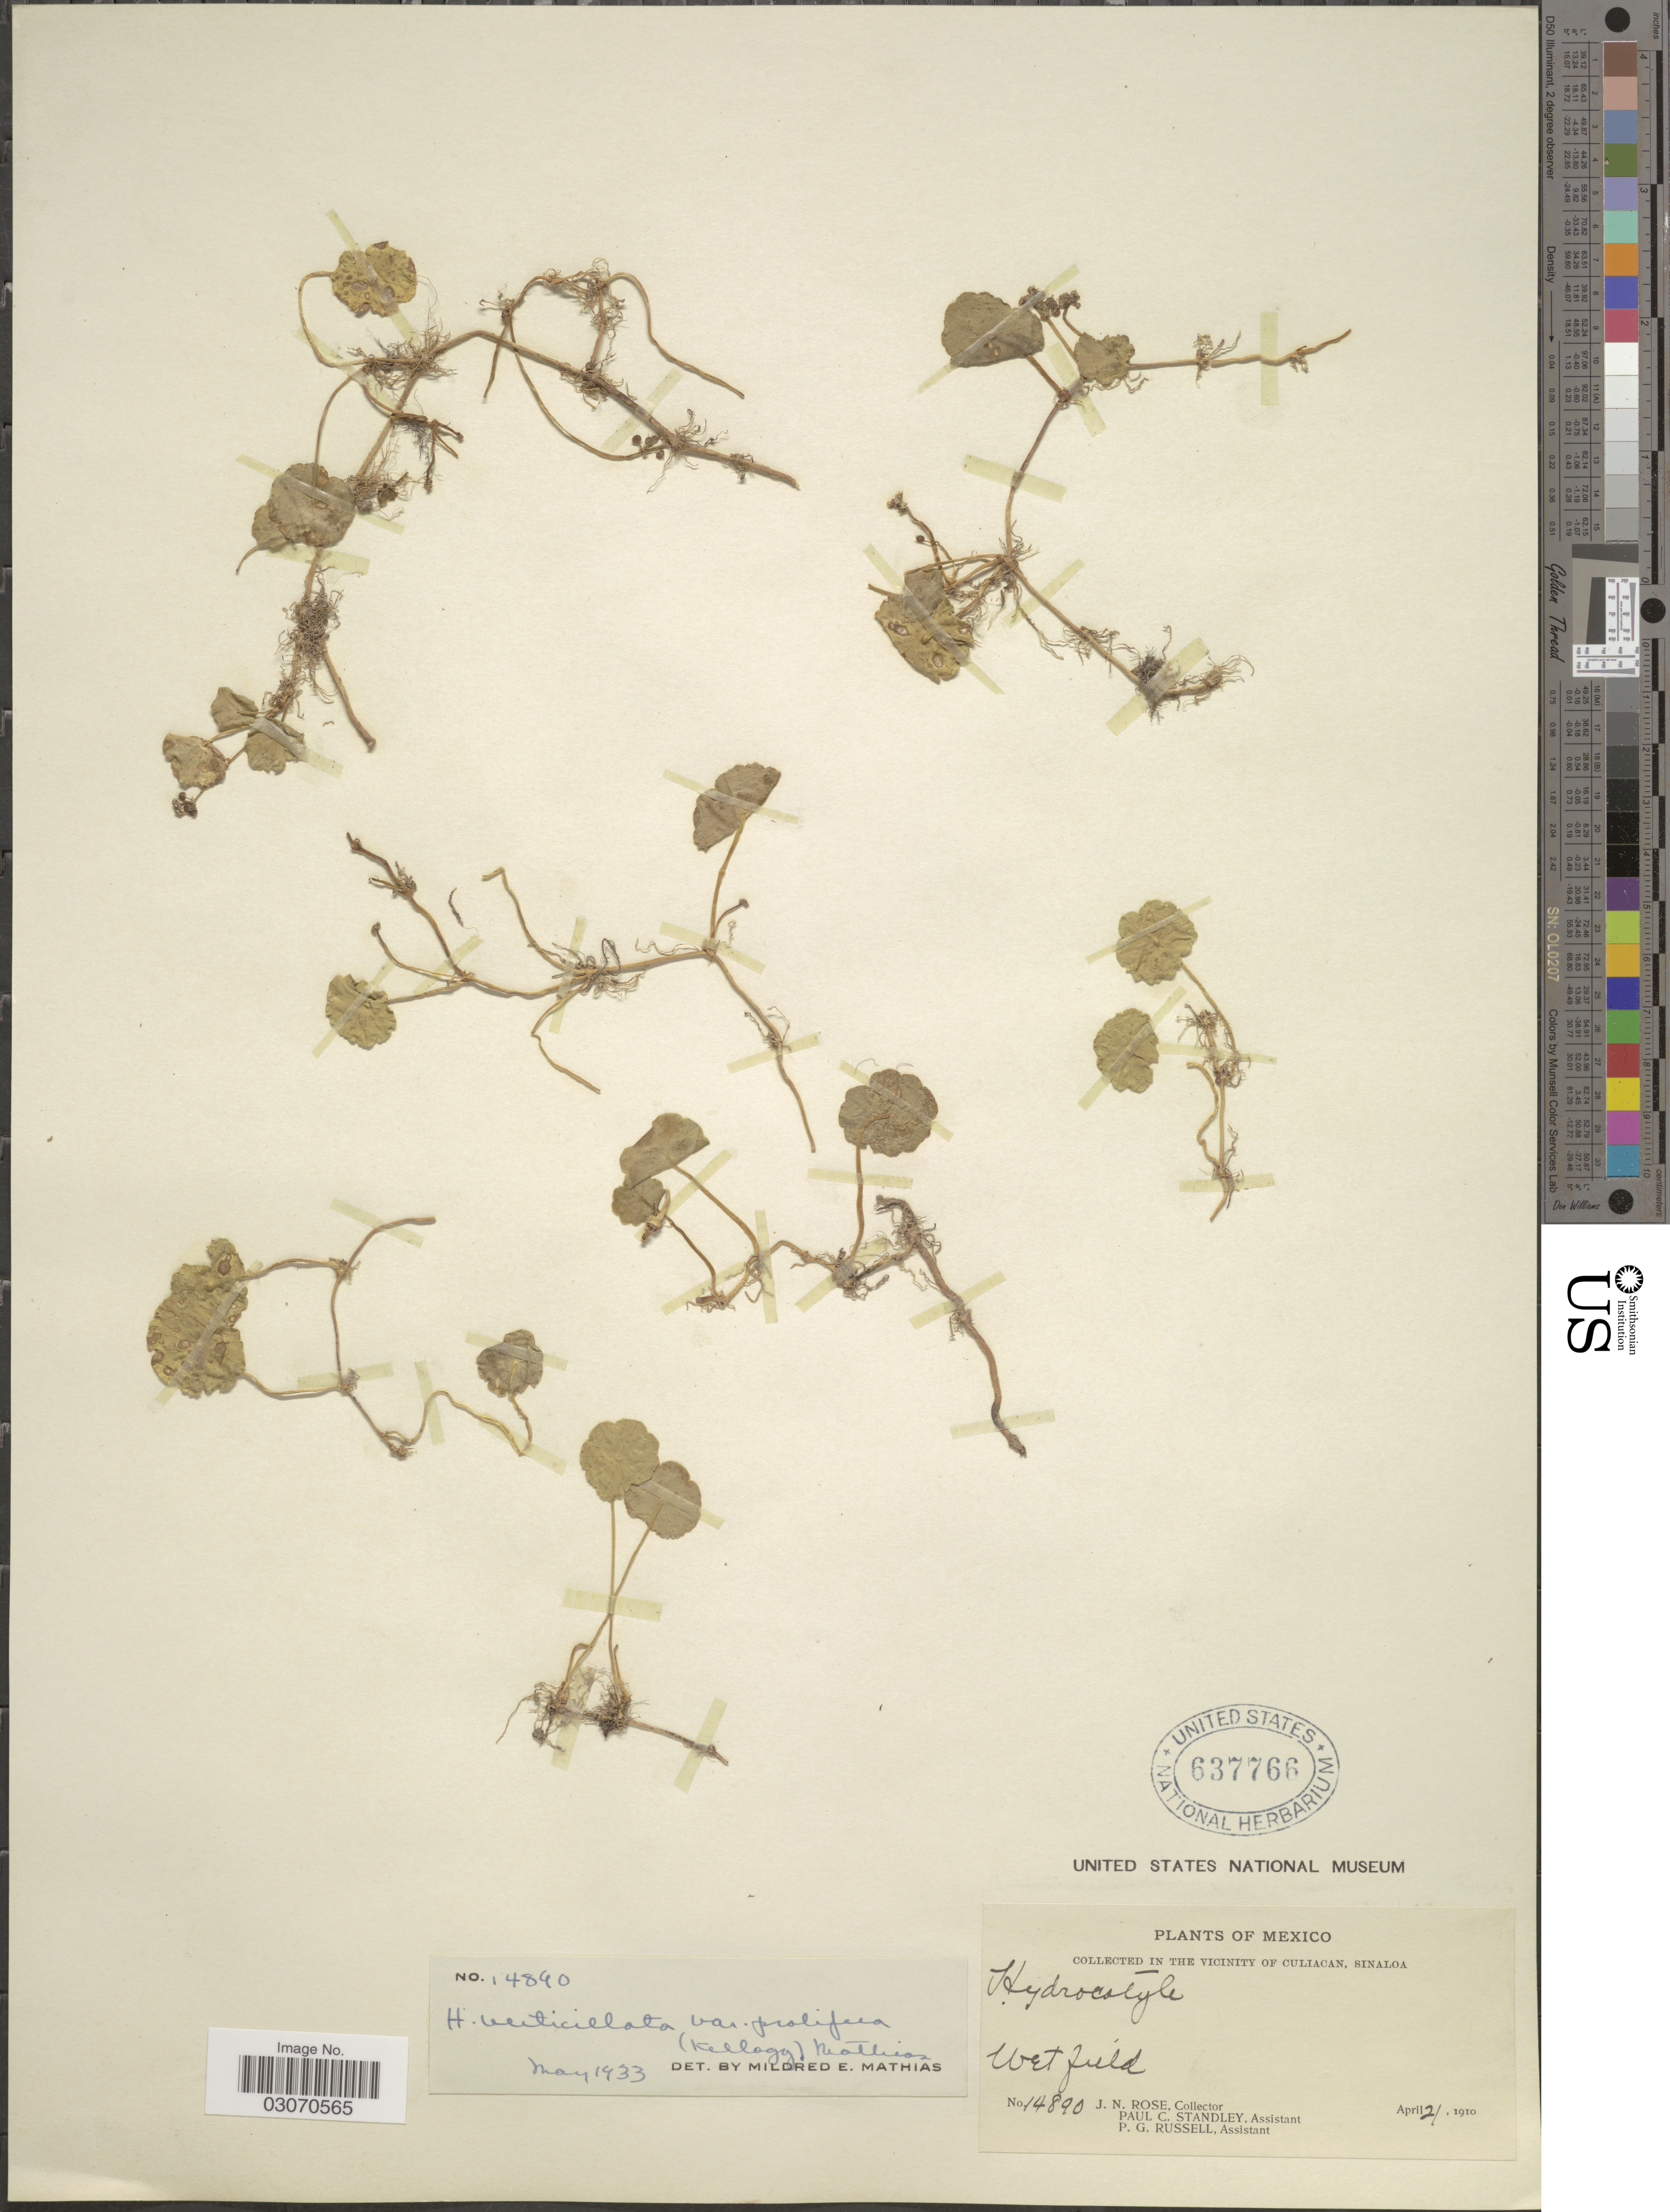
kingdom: Plantae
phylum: Tracheophyta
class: Magnoliopsida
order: Apiales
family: Araliaceae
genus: Hydrocotyle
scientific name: Hydrocotyle verticillata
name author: Thunb.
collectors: J. N. Rose, P. C. Standley & P. G. Russell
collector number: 14890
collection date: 1910-04-21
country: Mexico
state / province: Sinaloa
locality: In the vicinity of Culiacan.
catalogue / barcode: US 637766